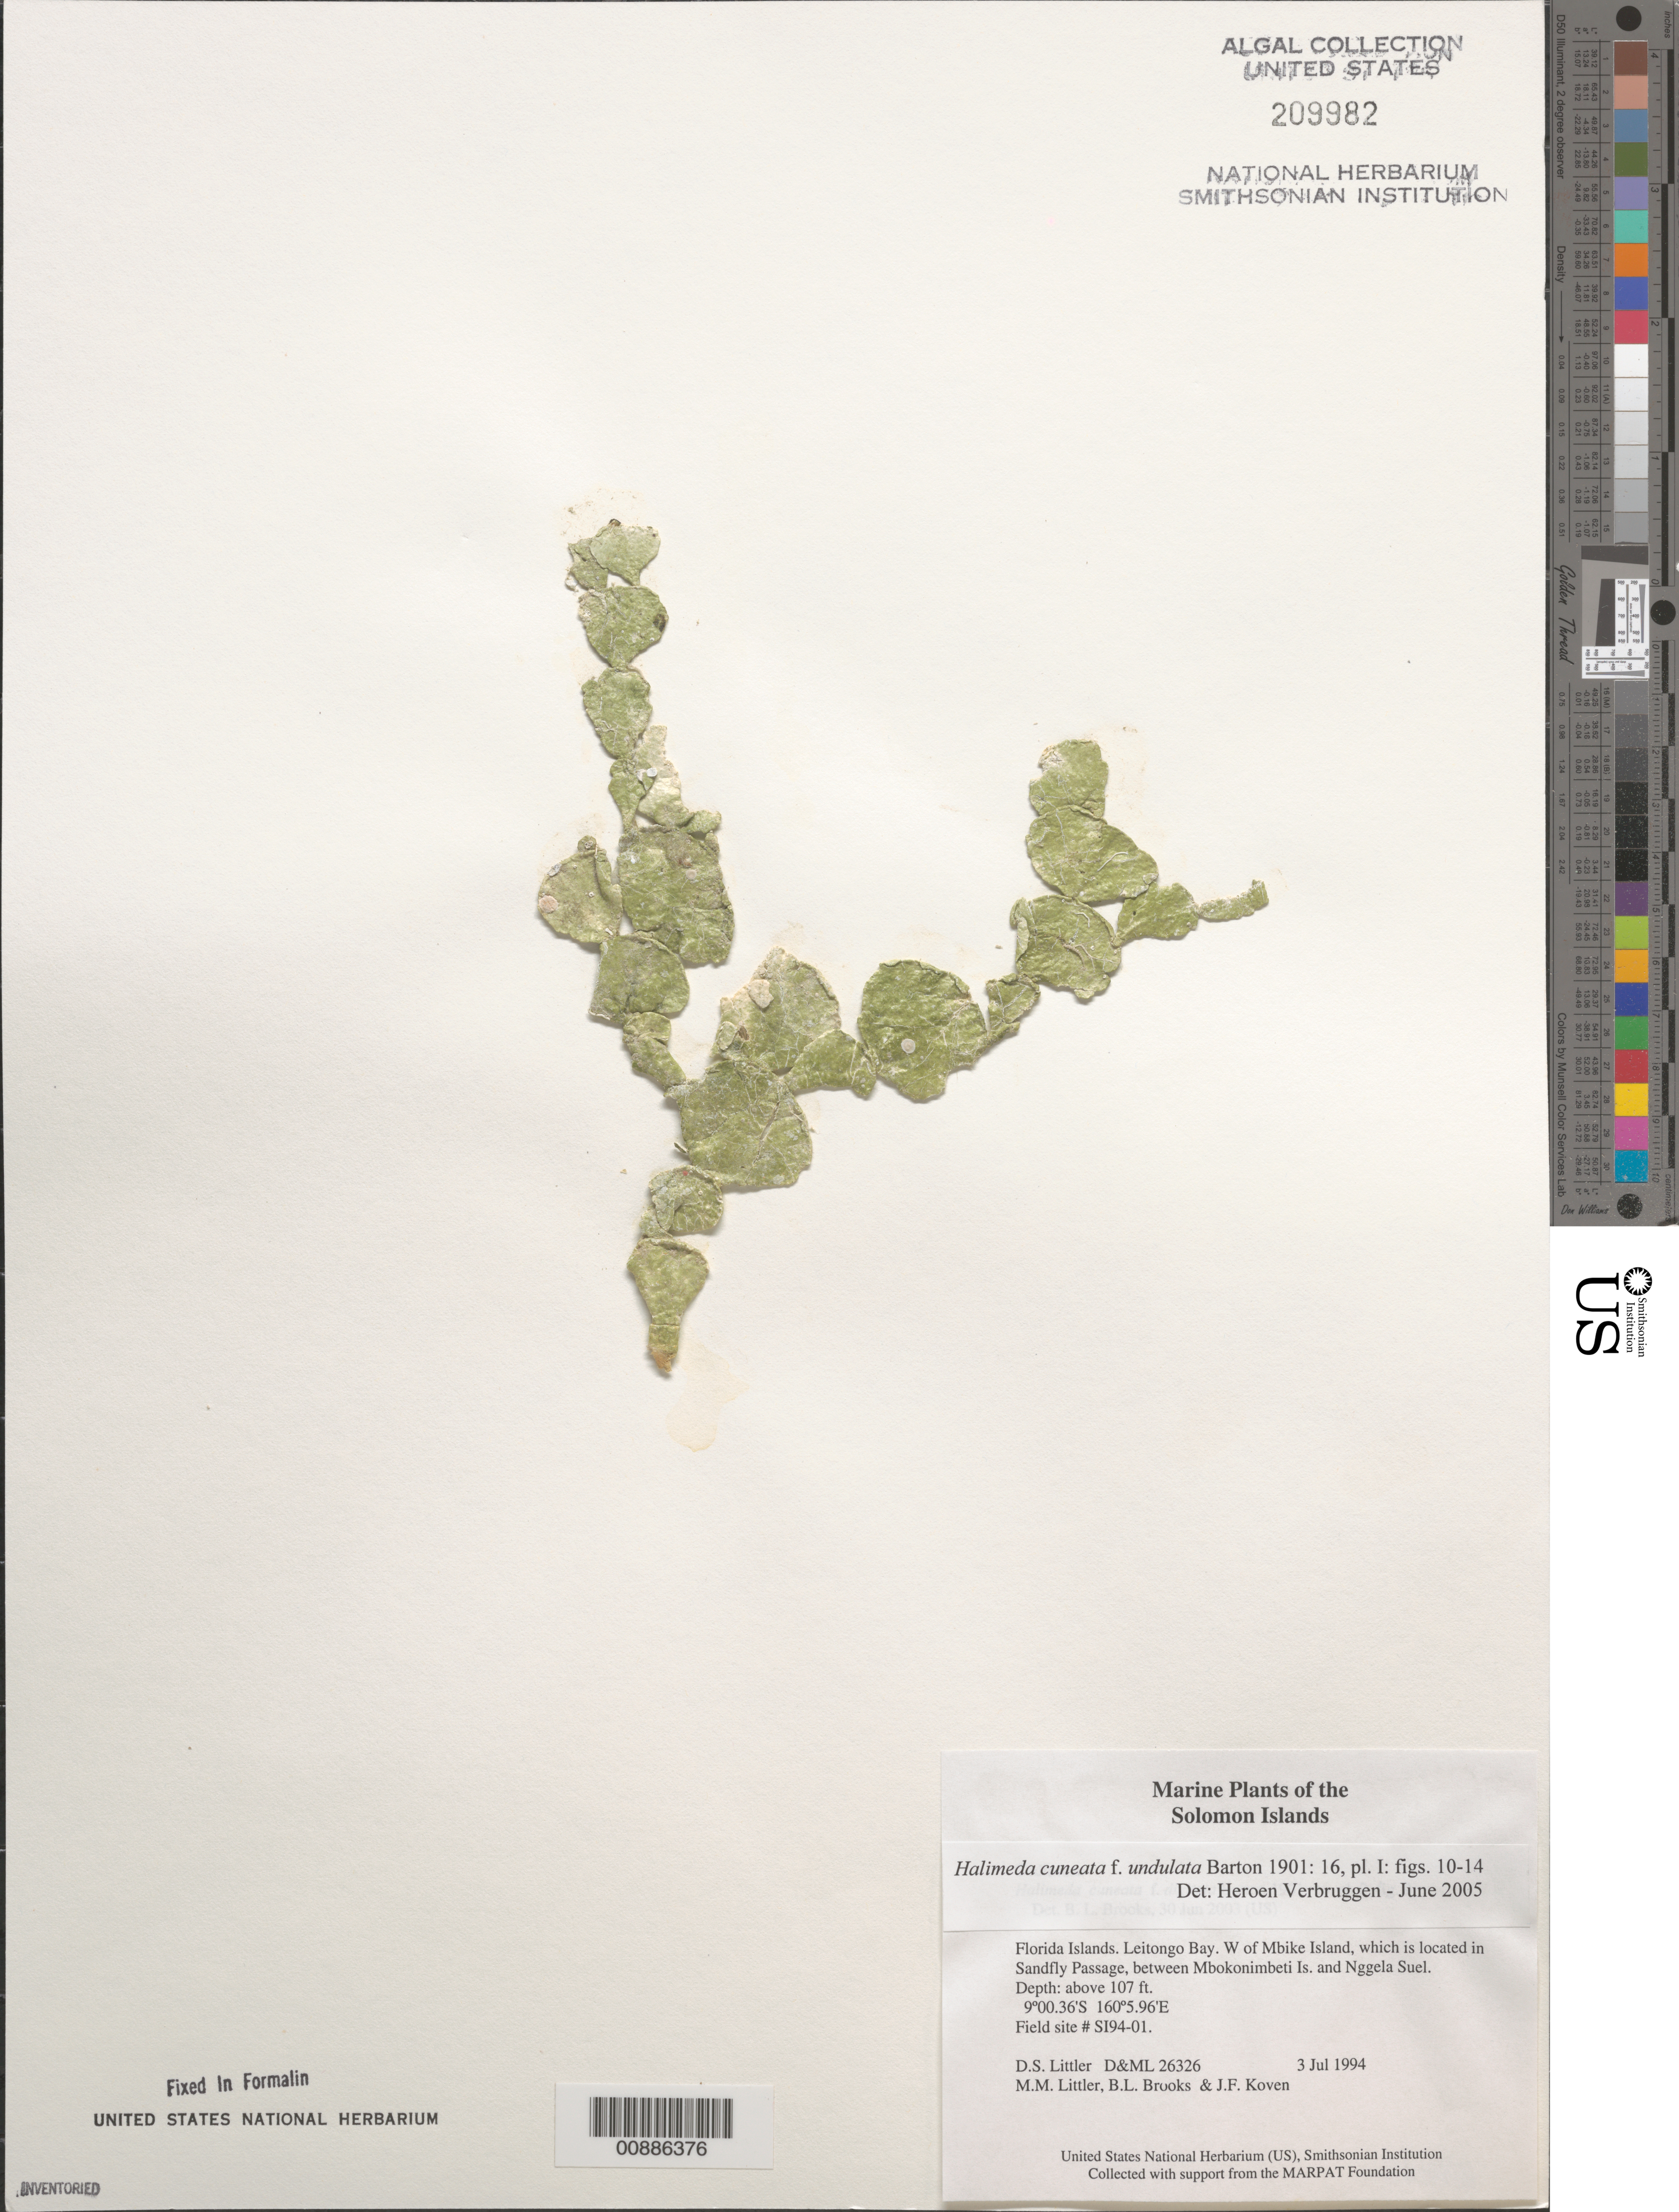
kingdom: Plantae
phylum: Chlorophyta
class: Ulvophyceae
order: Bryopsidales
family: Halimedaceae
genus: Halimeda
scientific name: Halimeda cuneata f. undulata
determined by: Verbruggen, H.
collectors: D. S. Littler, M. M. Littler, B. Brooks & J. Koven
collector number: D&ML 26326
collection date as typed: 03 Jul 1994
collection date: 1994-07-03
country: Solomon Islands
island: Mbokonimbeti [Sandfly]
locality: Leitongo Bay, west of Mbike Island, in Sandfly Passage, between Mbokonimbeti Island and Nggela Suel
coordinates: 9 00.36'S, 160 5.96'E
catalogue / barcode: US 209982